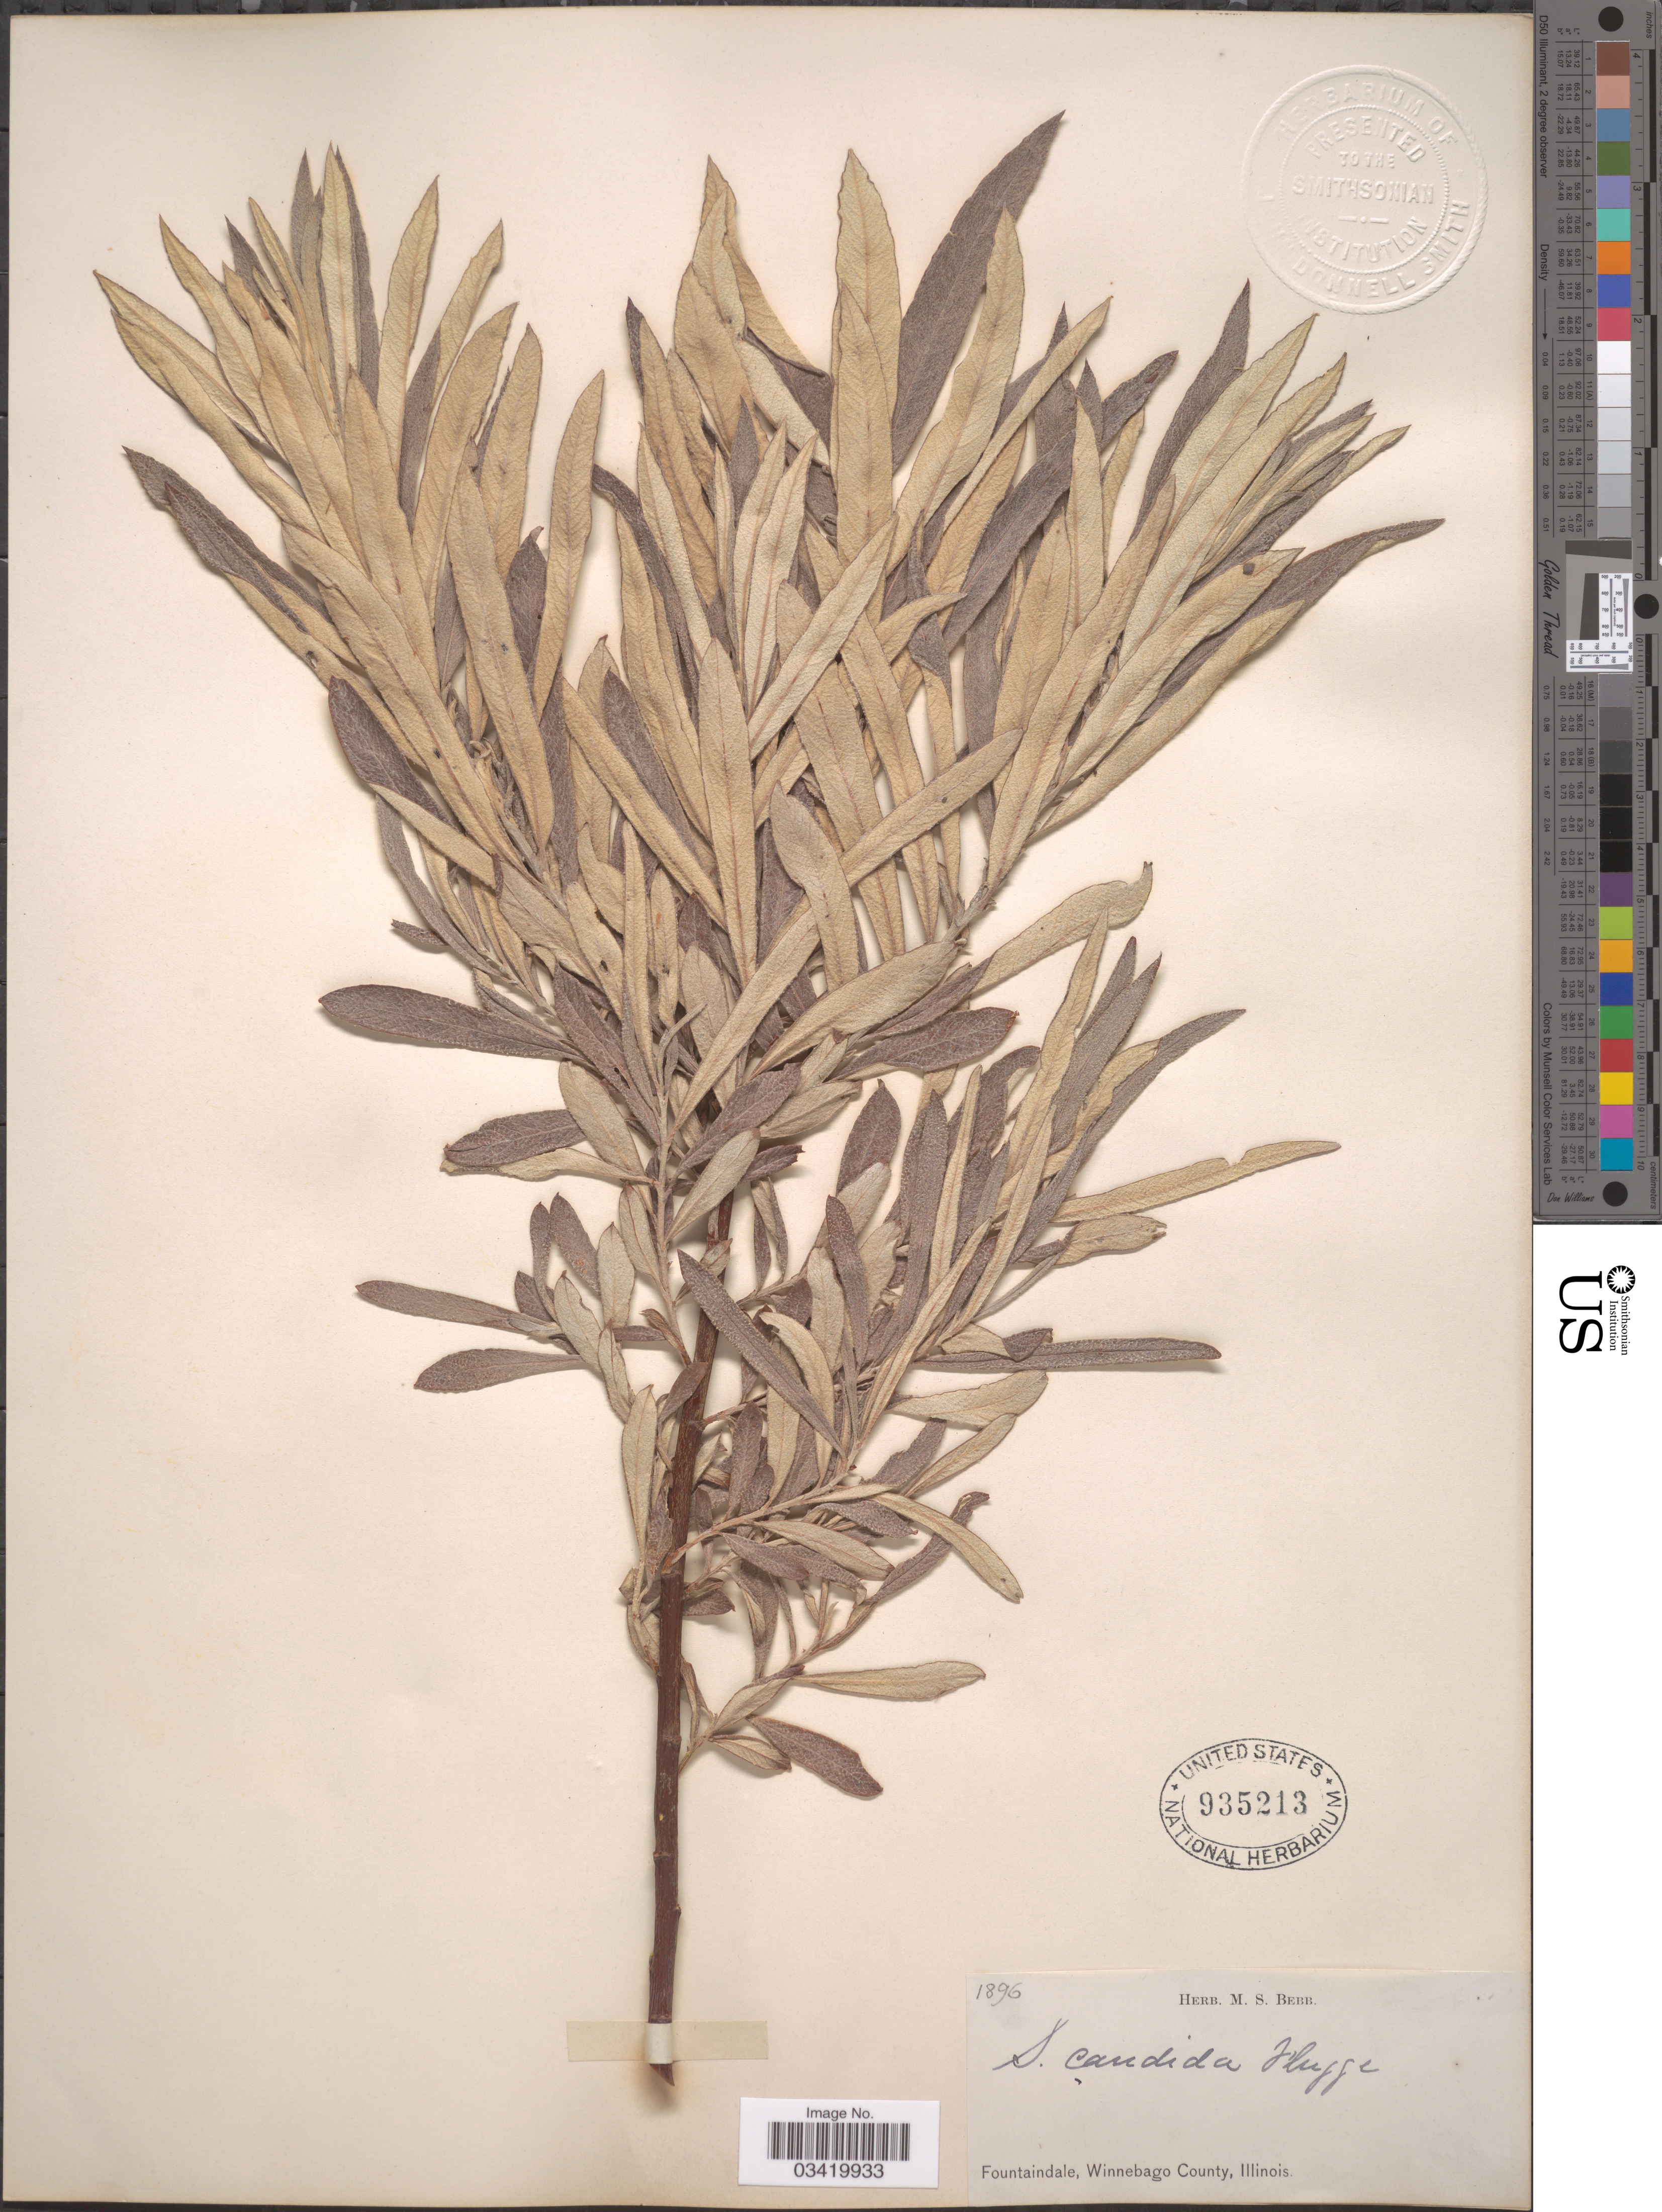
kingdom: Plantae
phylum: Tracheophyta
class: Magnoliopsida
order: Malpighiales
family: Salicaceae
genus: Salix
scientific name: Salix candida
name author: Flüggé ex Willd.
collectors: ex Herb. M. S. Bebb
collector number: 1896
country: United States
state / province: Illinois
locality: Fountaindale, Winnebago County.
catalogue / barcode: US 935213